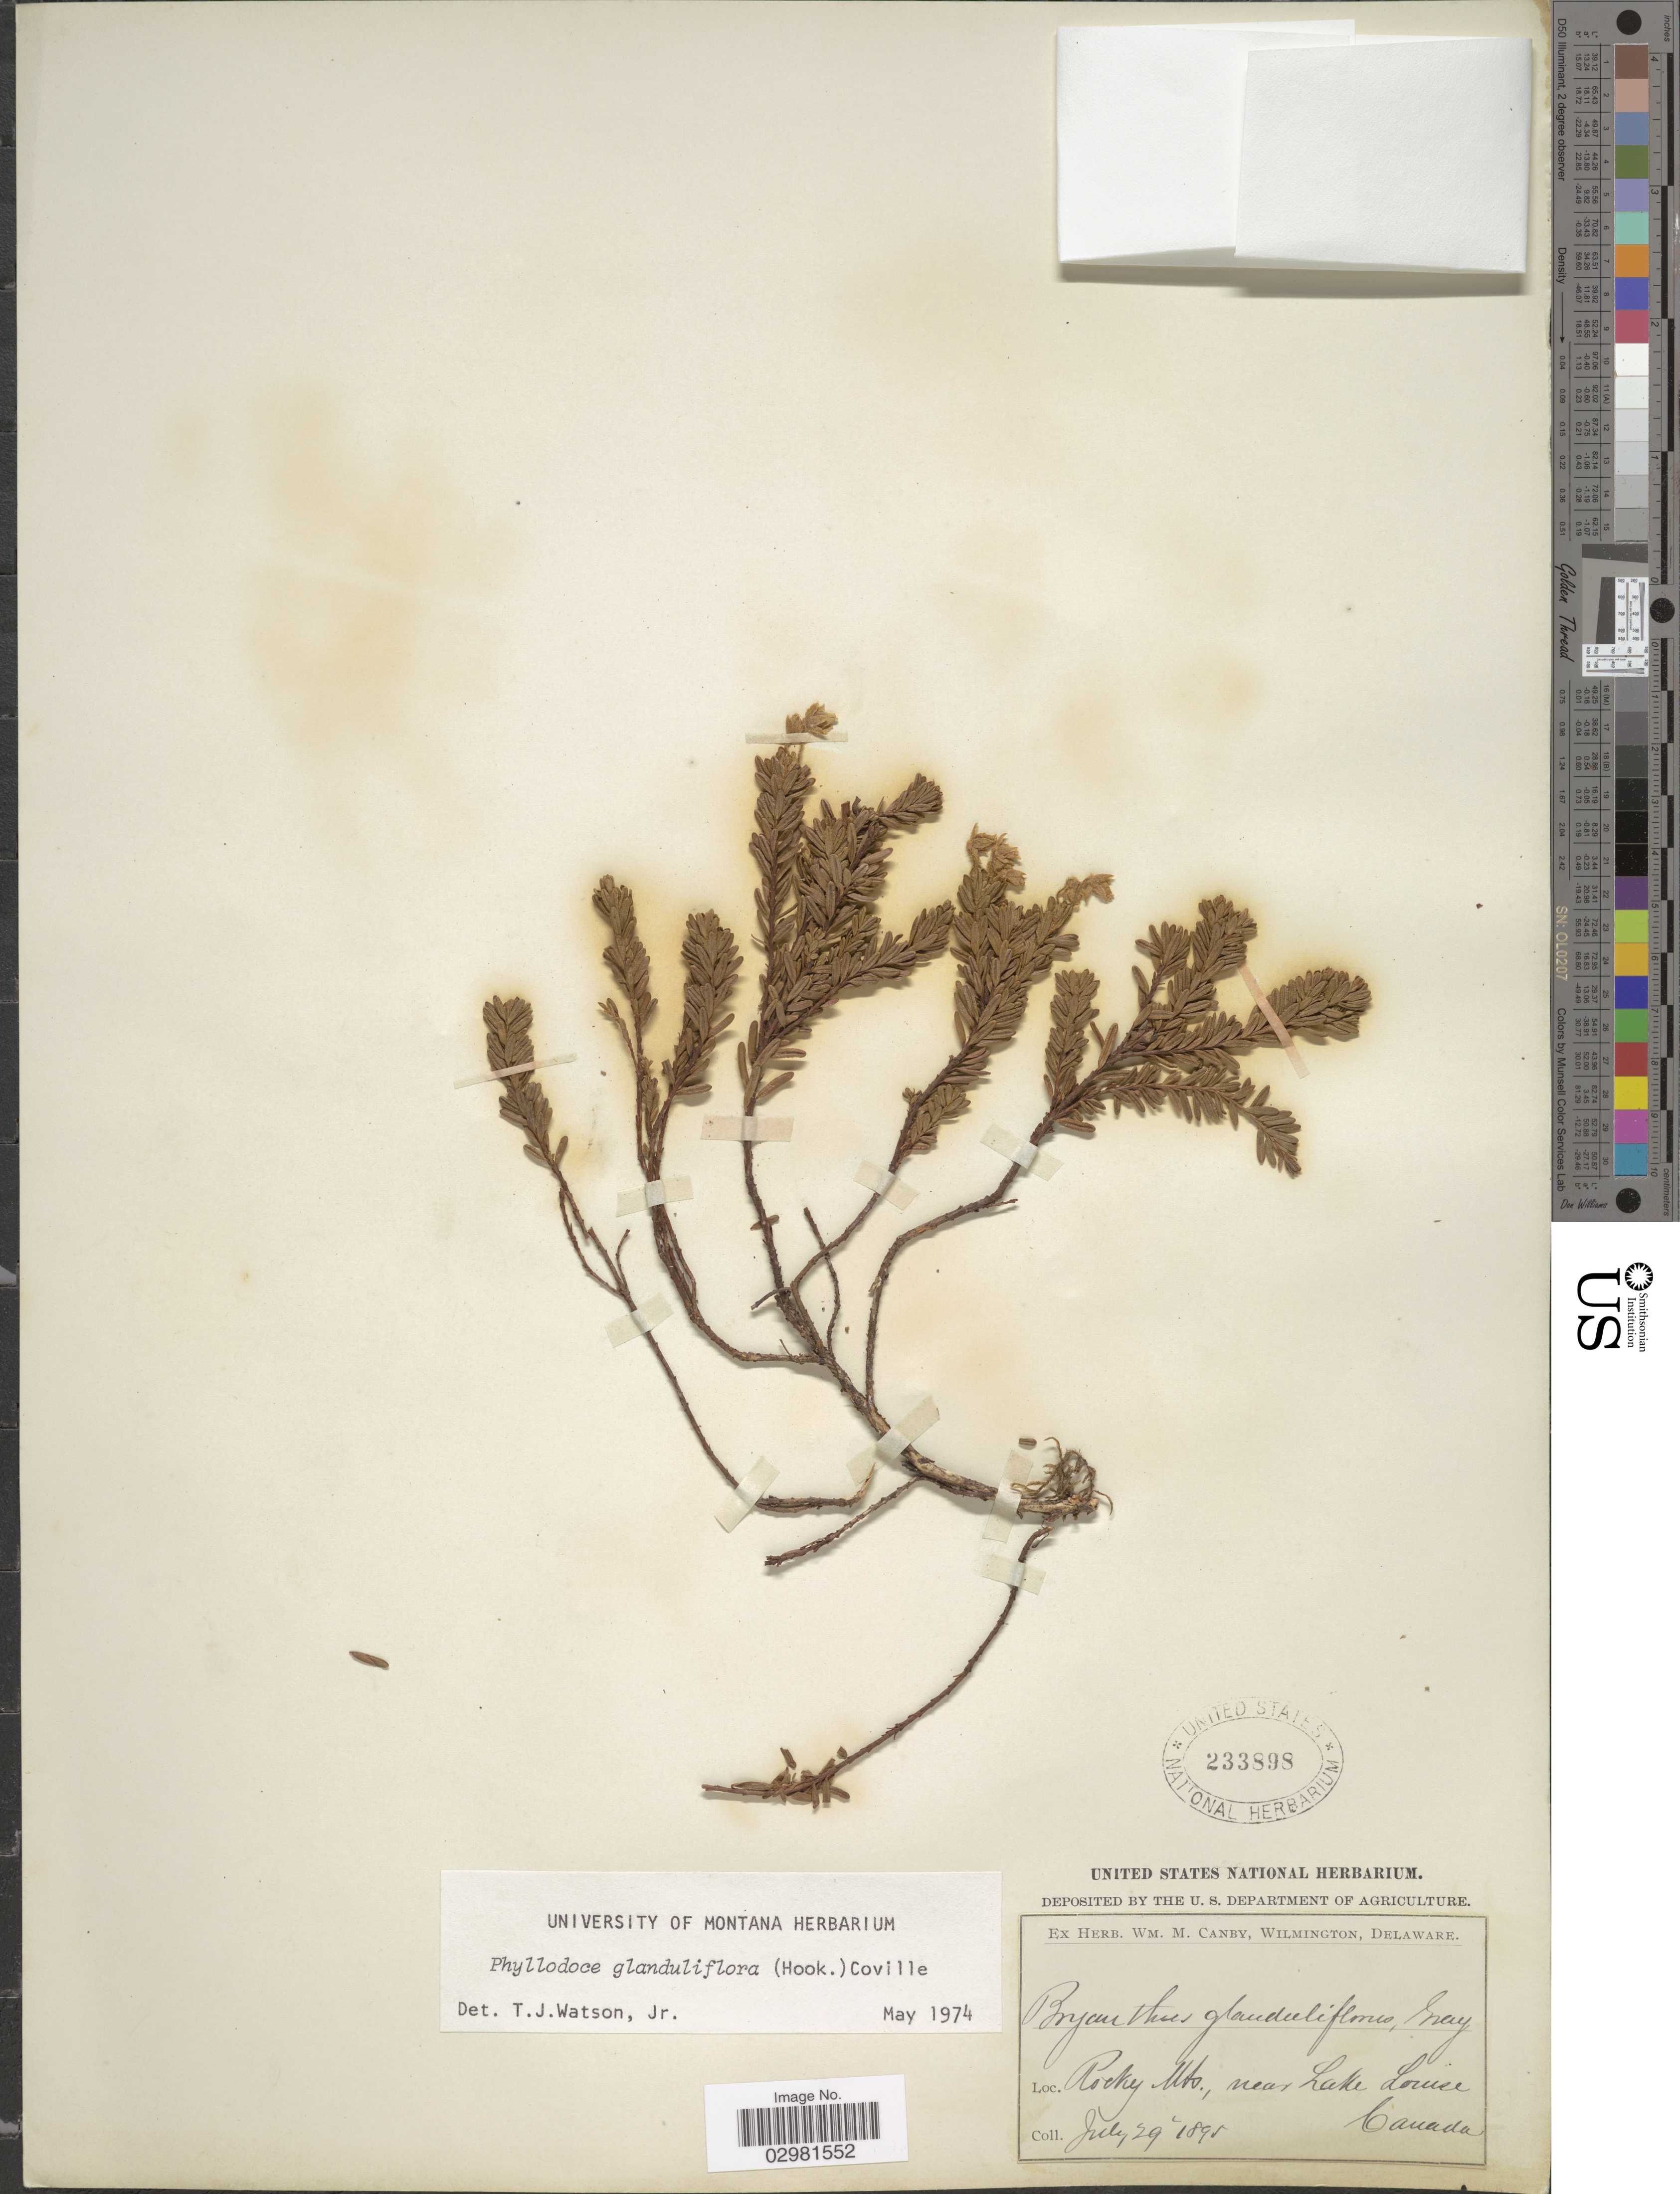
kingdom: Plantae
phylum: Tracheophyta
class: Magnoliopsida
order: Ericales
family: Ericaceae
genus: Phyllodoce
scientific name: Phyllodoce glanduliflora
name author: (Hook.) Coville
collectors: ex herb. W.M. Canby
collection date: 1895-07-29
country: Canada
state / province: Alberta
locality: Rocky Mts., near lake Louise.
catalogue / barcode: US 233898